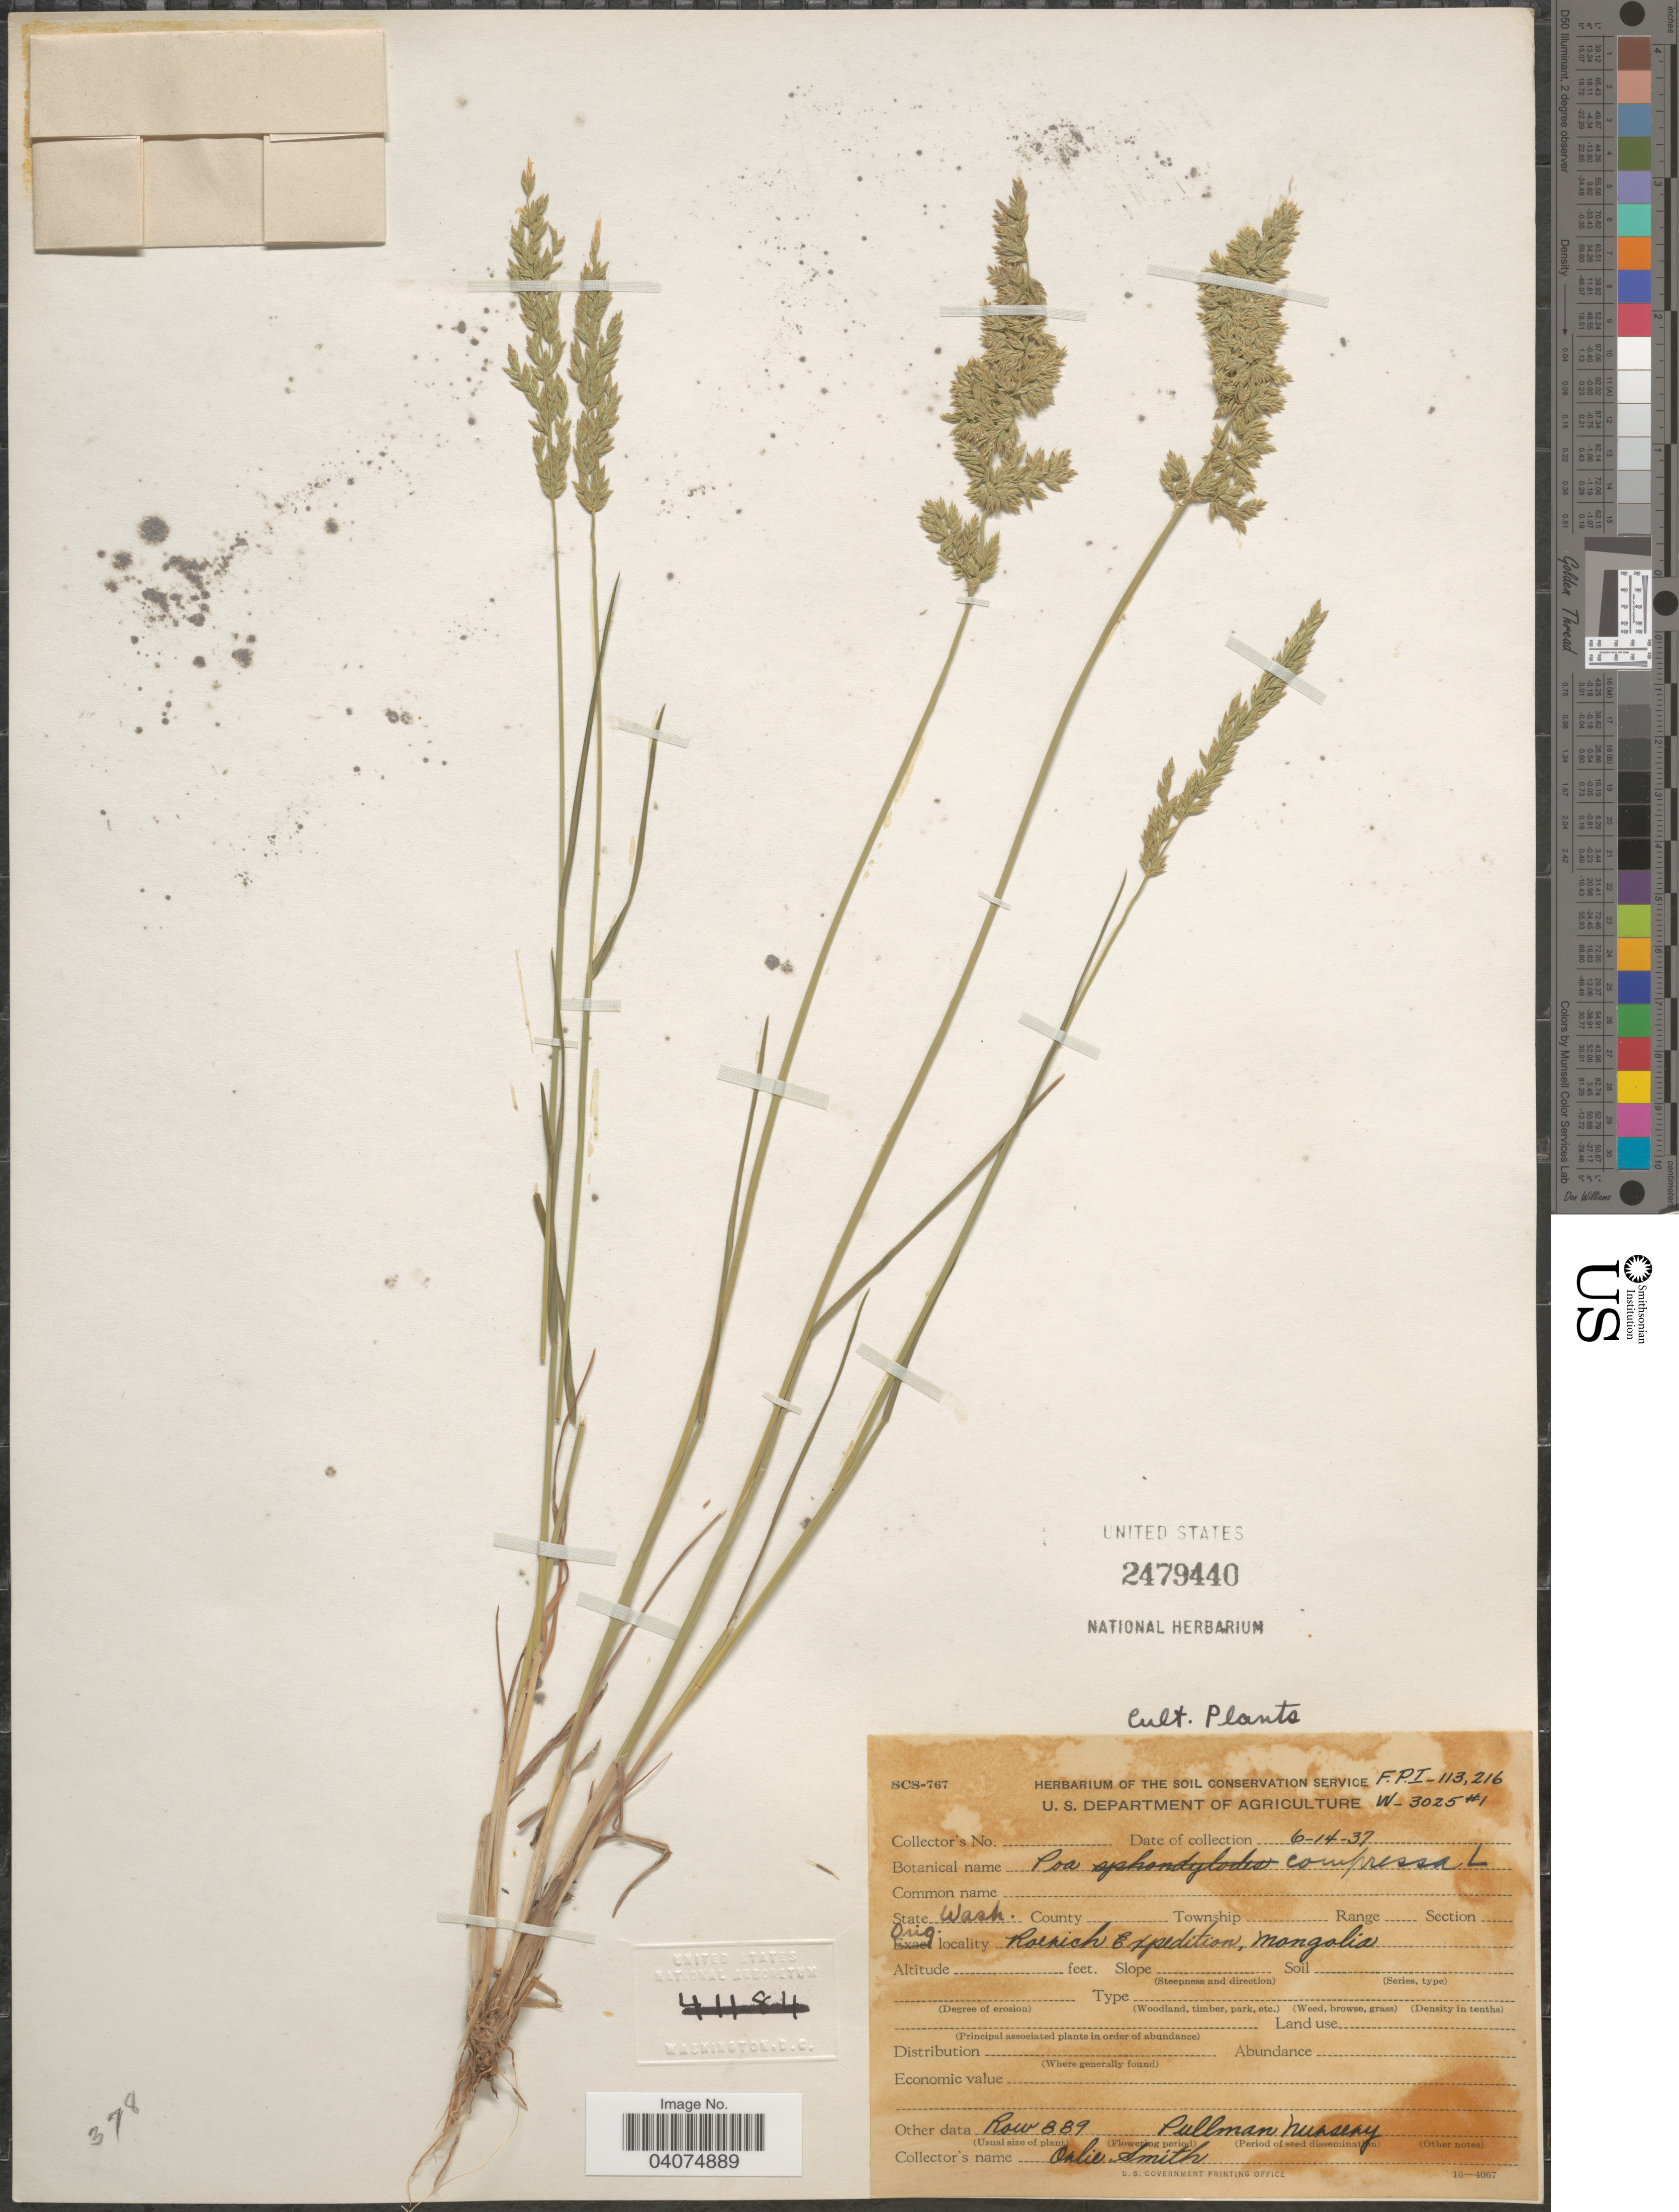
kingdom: Plantae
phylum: Tracheophyta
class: Liliopsida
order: Poales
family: Poaceae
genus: Poa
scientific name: Poa compressa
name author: L.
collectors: O. Smith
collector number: FPI-113216/W-3025#1?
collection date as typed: Transcribed d/m/y: 14/6/37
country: United States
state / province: Washington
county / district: Whitman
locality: Row 889 Pullman Nursery.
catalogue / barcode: US 2479440